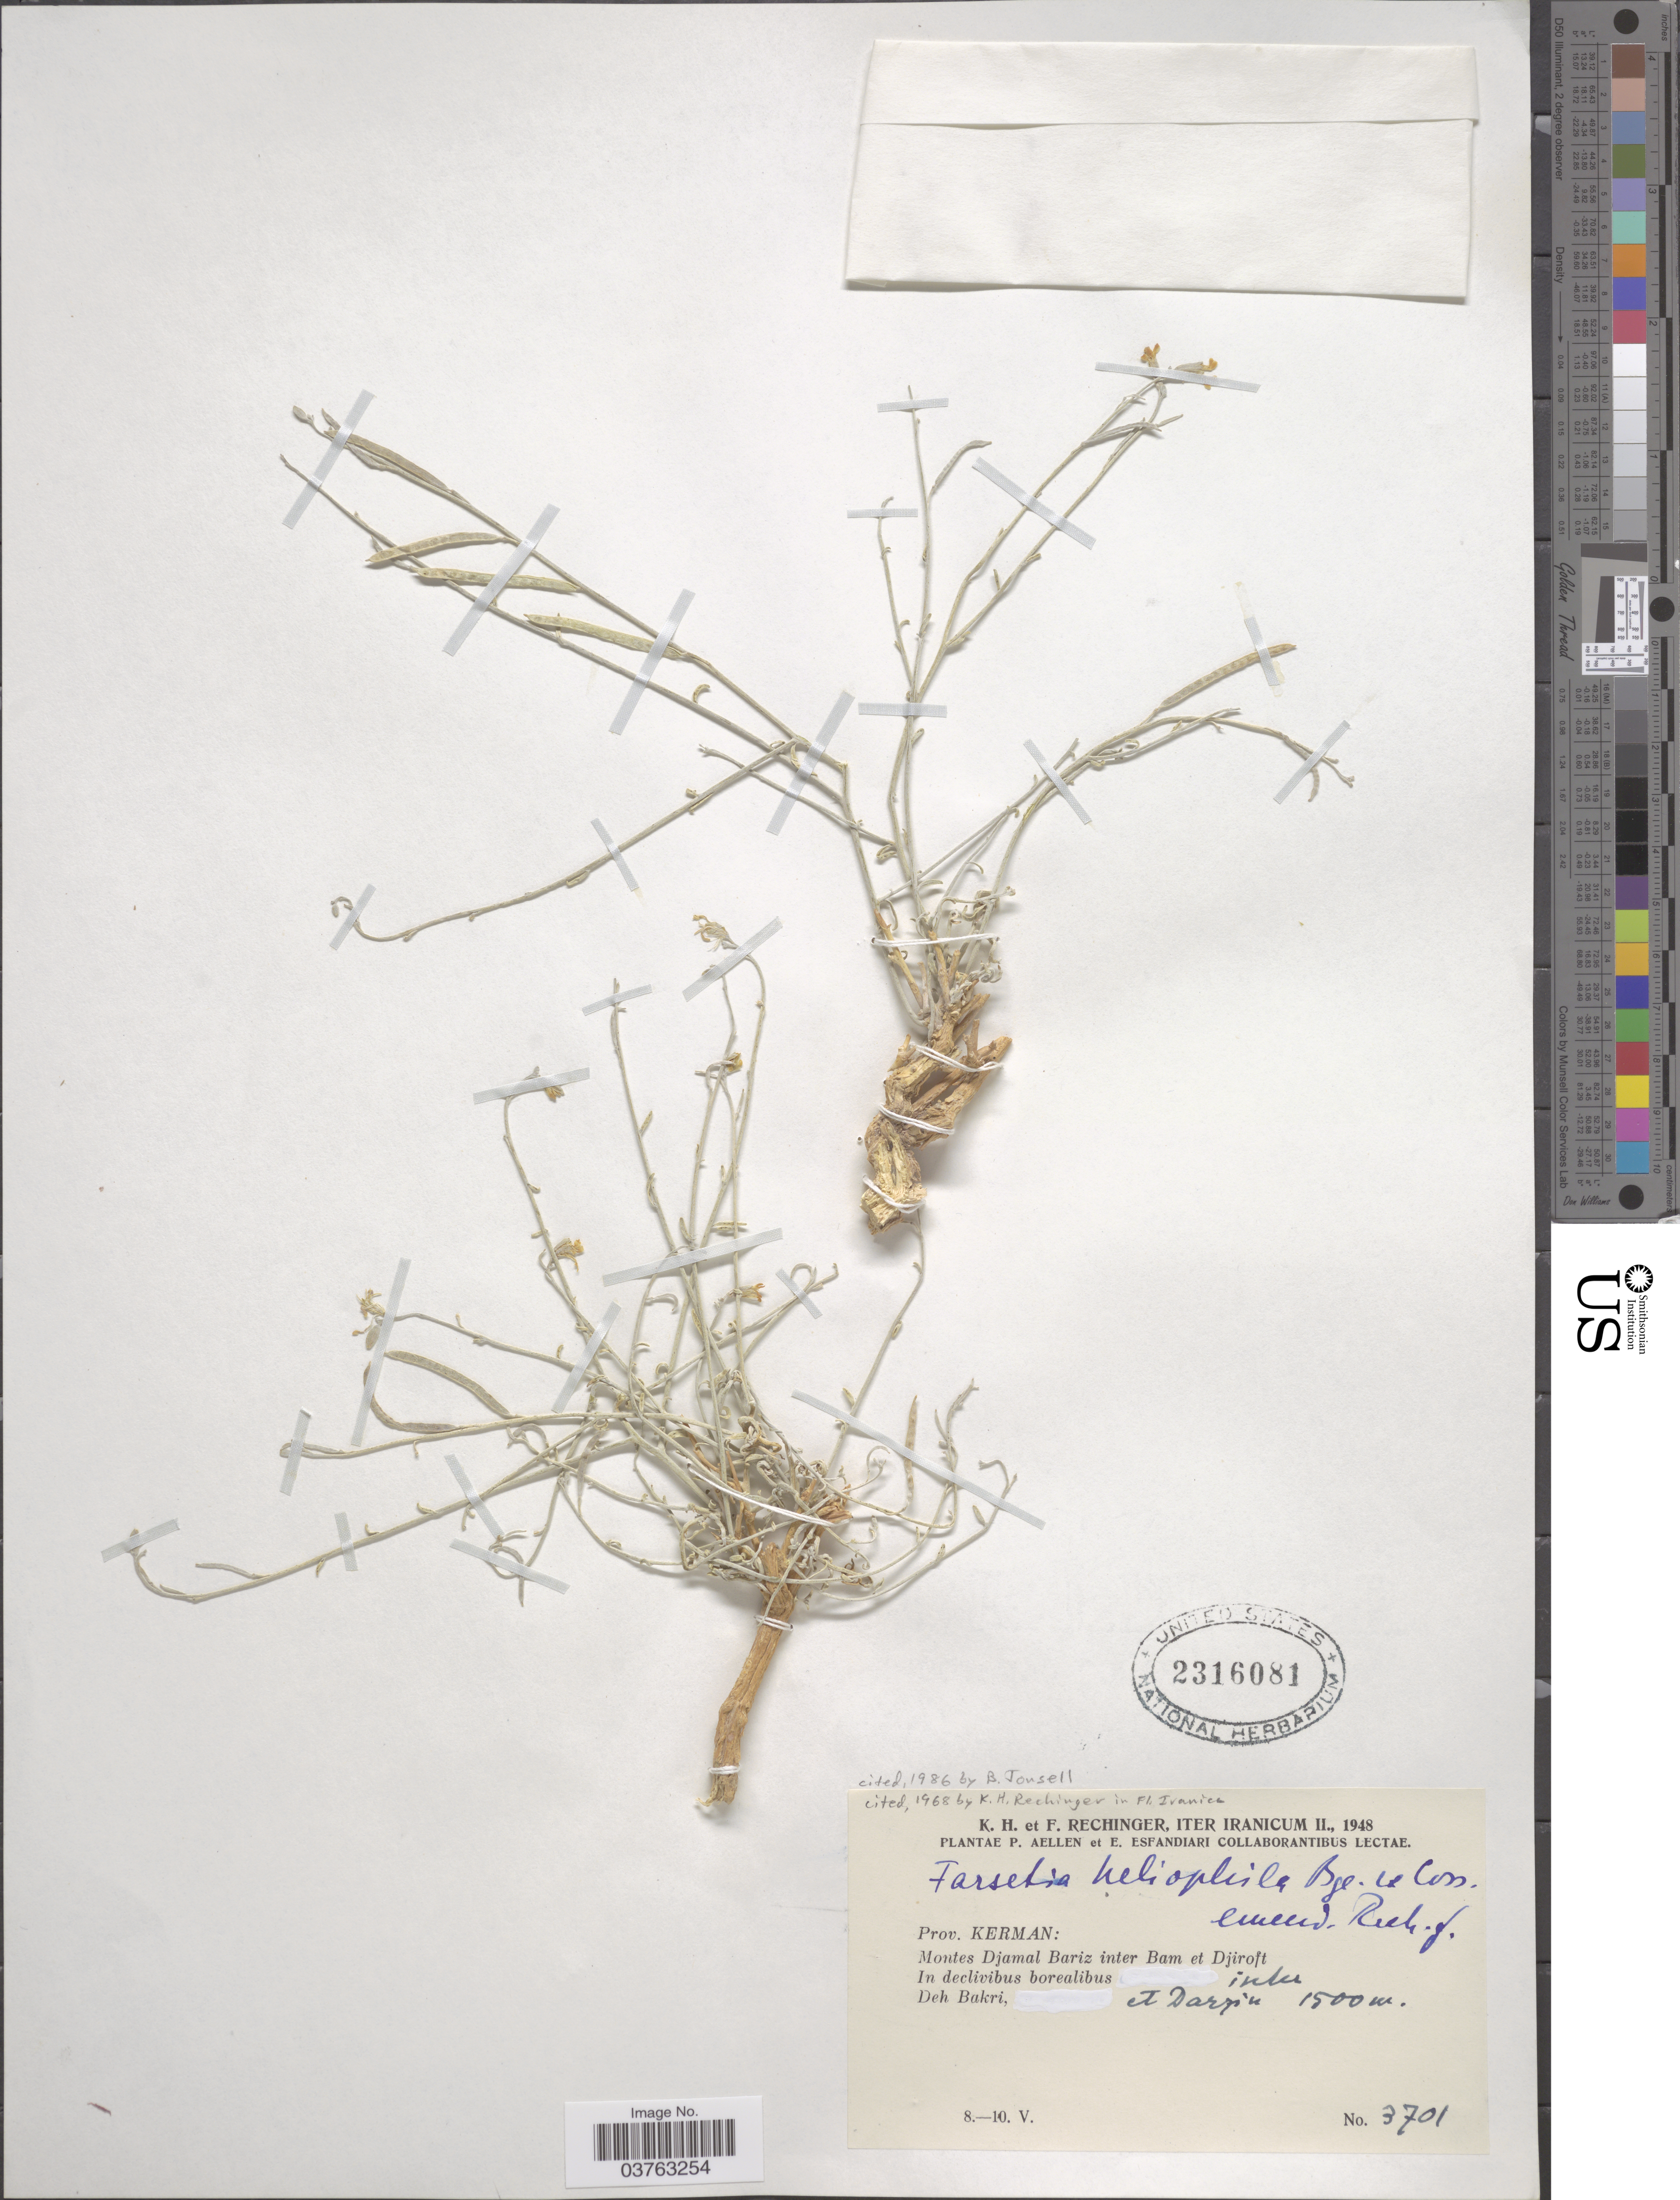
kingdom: Plantae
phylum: Tracheophyta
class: Magnoliopsida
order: Brassicales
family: Brassicaceae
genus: Farsetia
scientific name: Farsetia heliophila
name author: Bunge ex Coss.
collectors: K. H. Rechinger & F. Rechinger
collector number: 3701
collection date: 1948-05-08/1948-05-10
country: Iran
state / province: Kerman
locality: Iter Iranicum II. Montes Djamal Bariz inter Bam et Djiroft. In declivibus borealibus inter Deh Bakri, et Darpu [interpreted].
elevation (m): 1500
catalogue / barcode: US 2316081